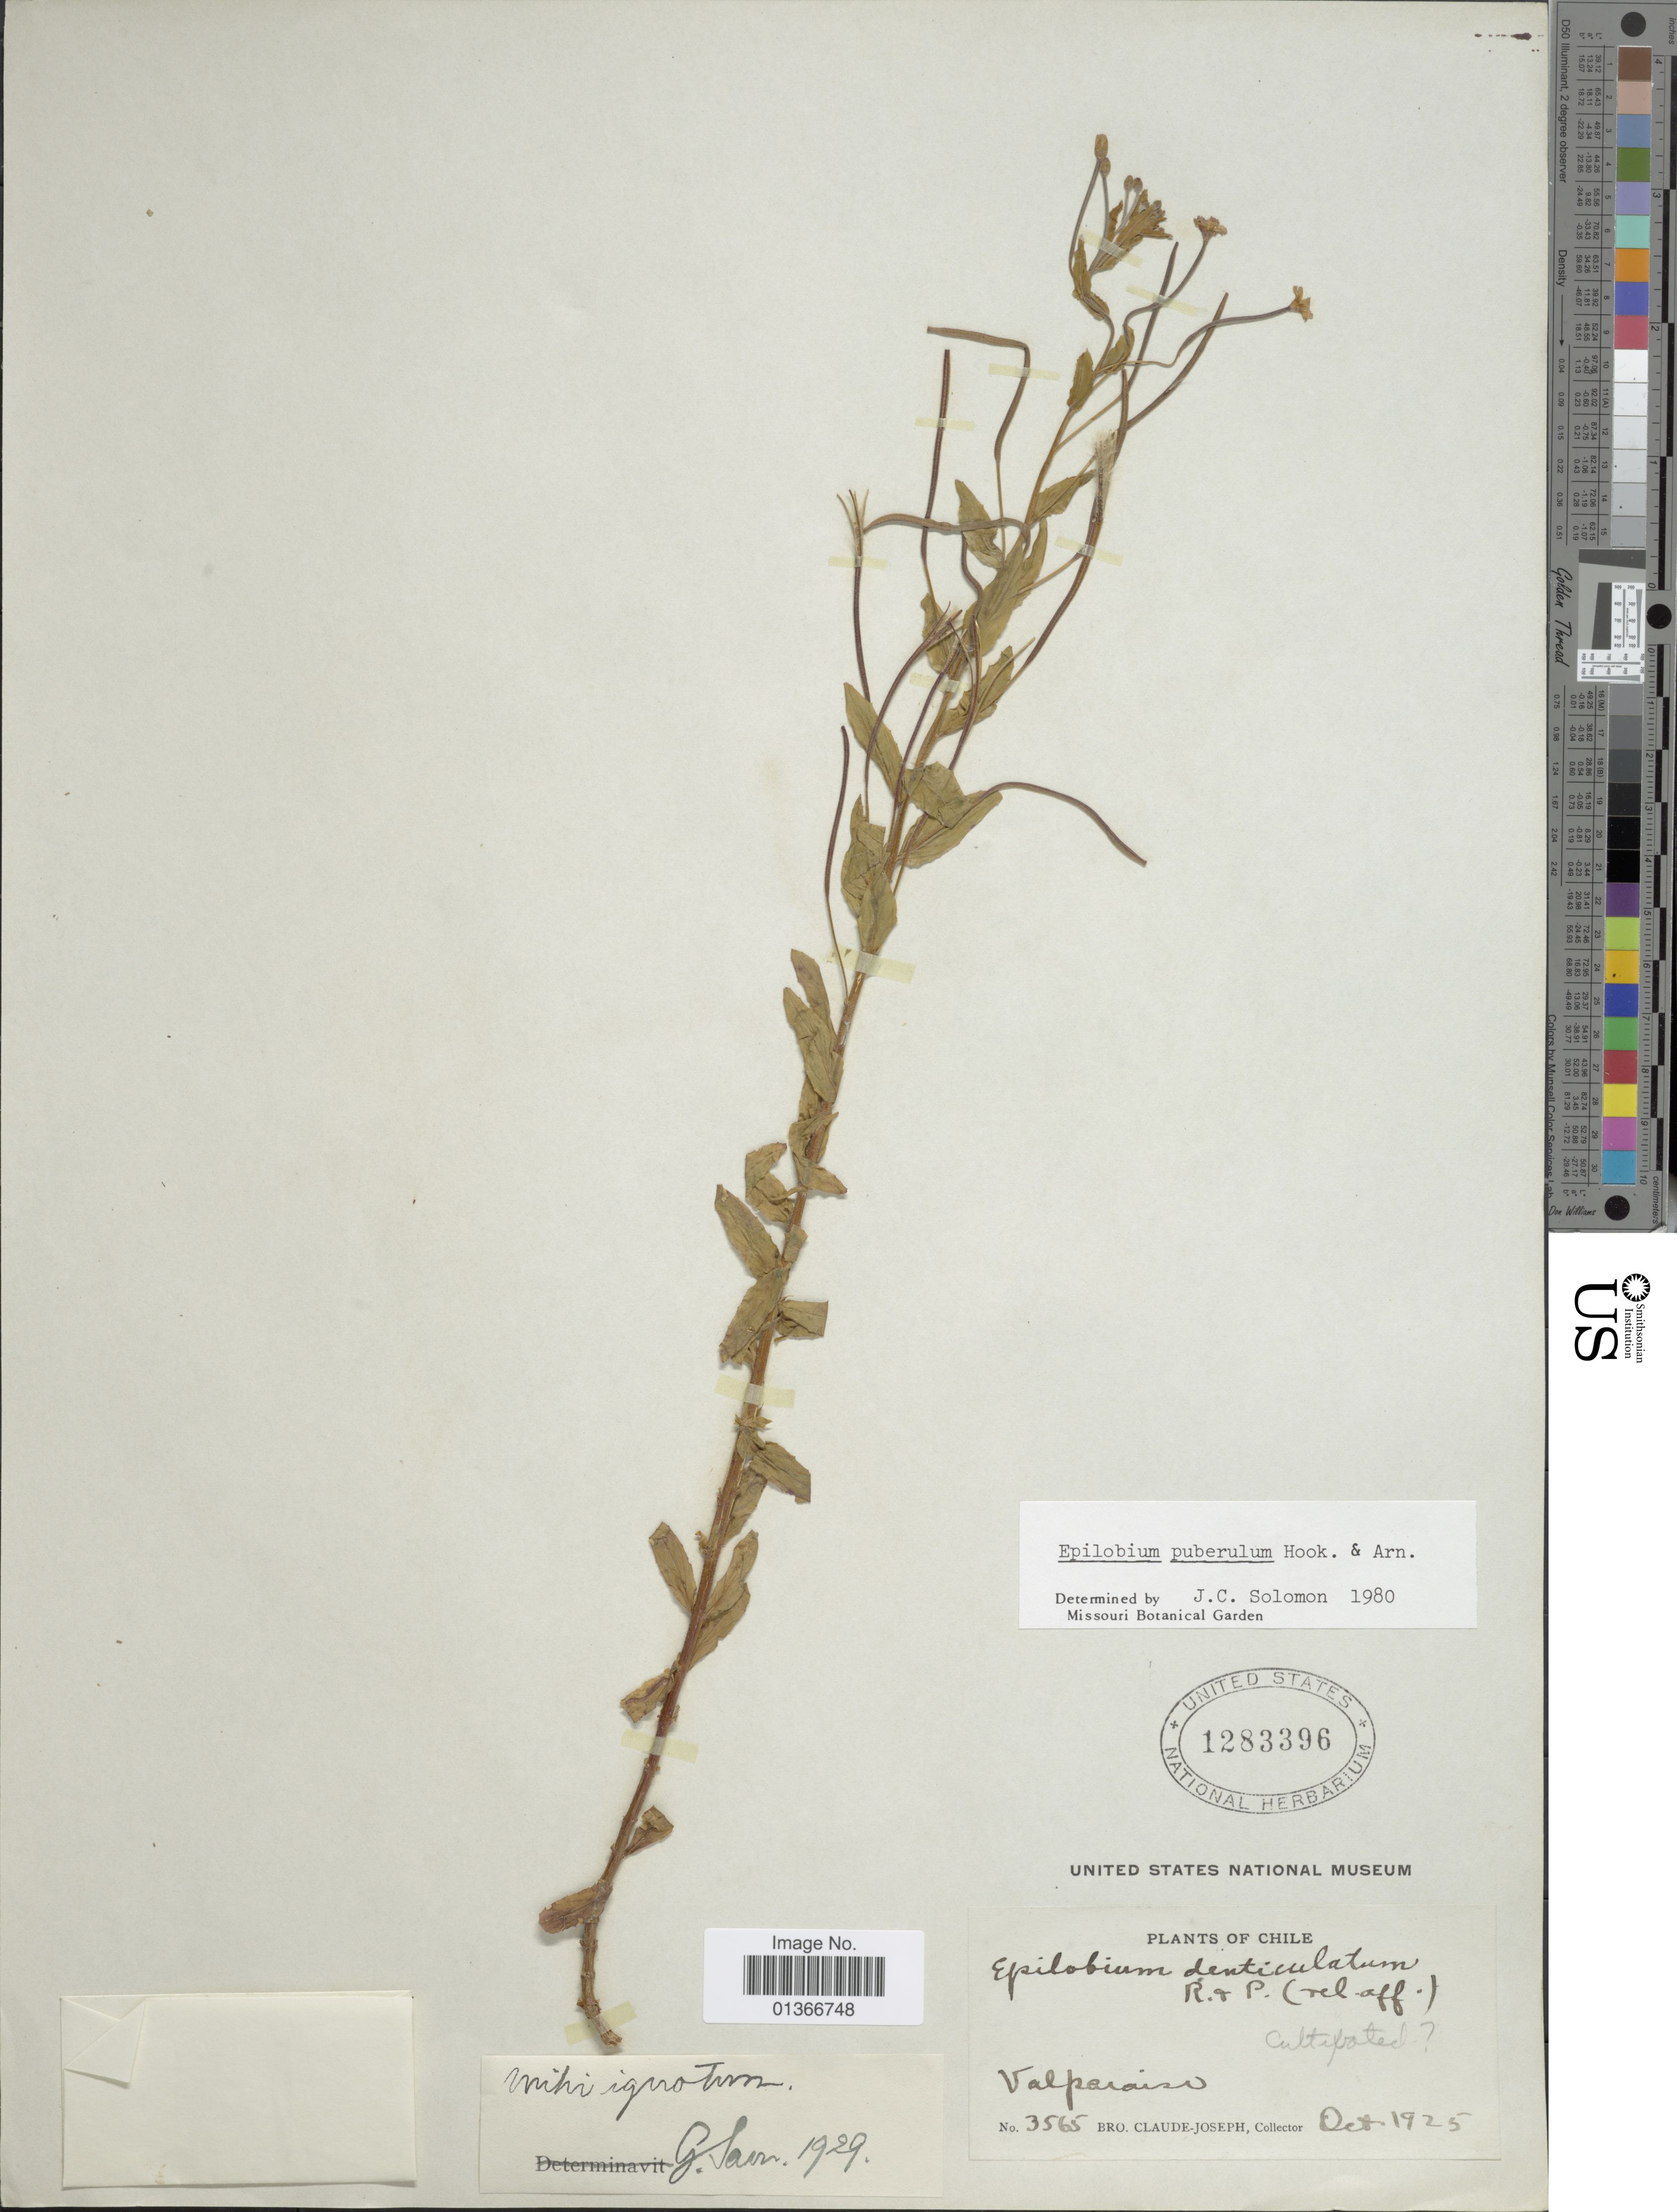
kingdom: Plantae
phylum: Tracheophyta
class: Magnoliopsida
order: Myrtales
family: Onagraceae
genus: Epilobium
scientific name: Epilobium puberulum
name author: Hook. & Arn.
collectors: Bro. Claude-Joseph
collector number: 3565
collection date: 1925-10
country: Chile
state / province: Valparaiso (V)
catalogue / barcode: US 1283396